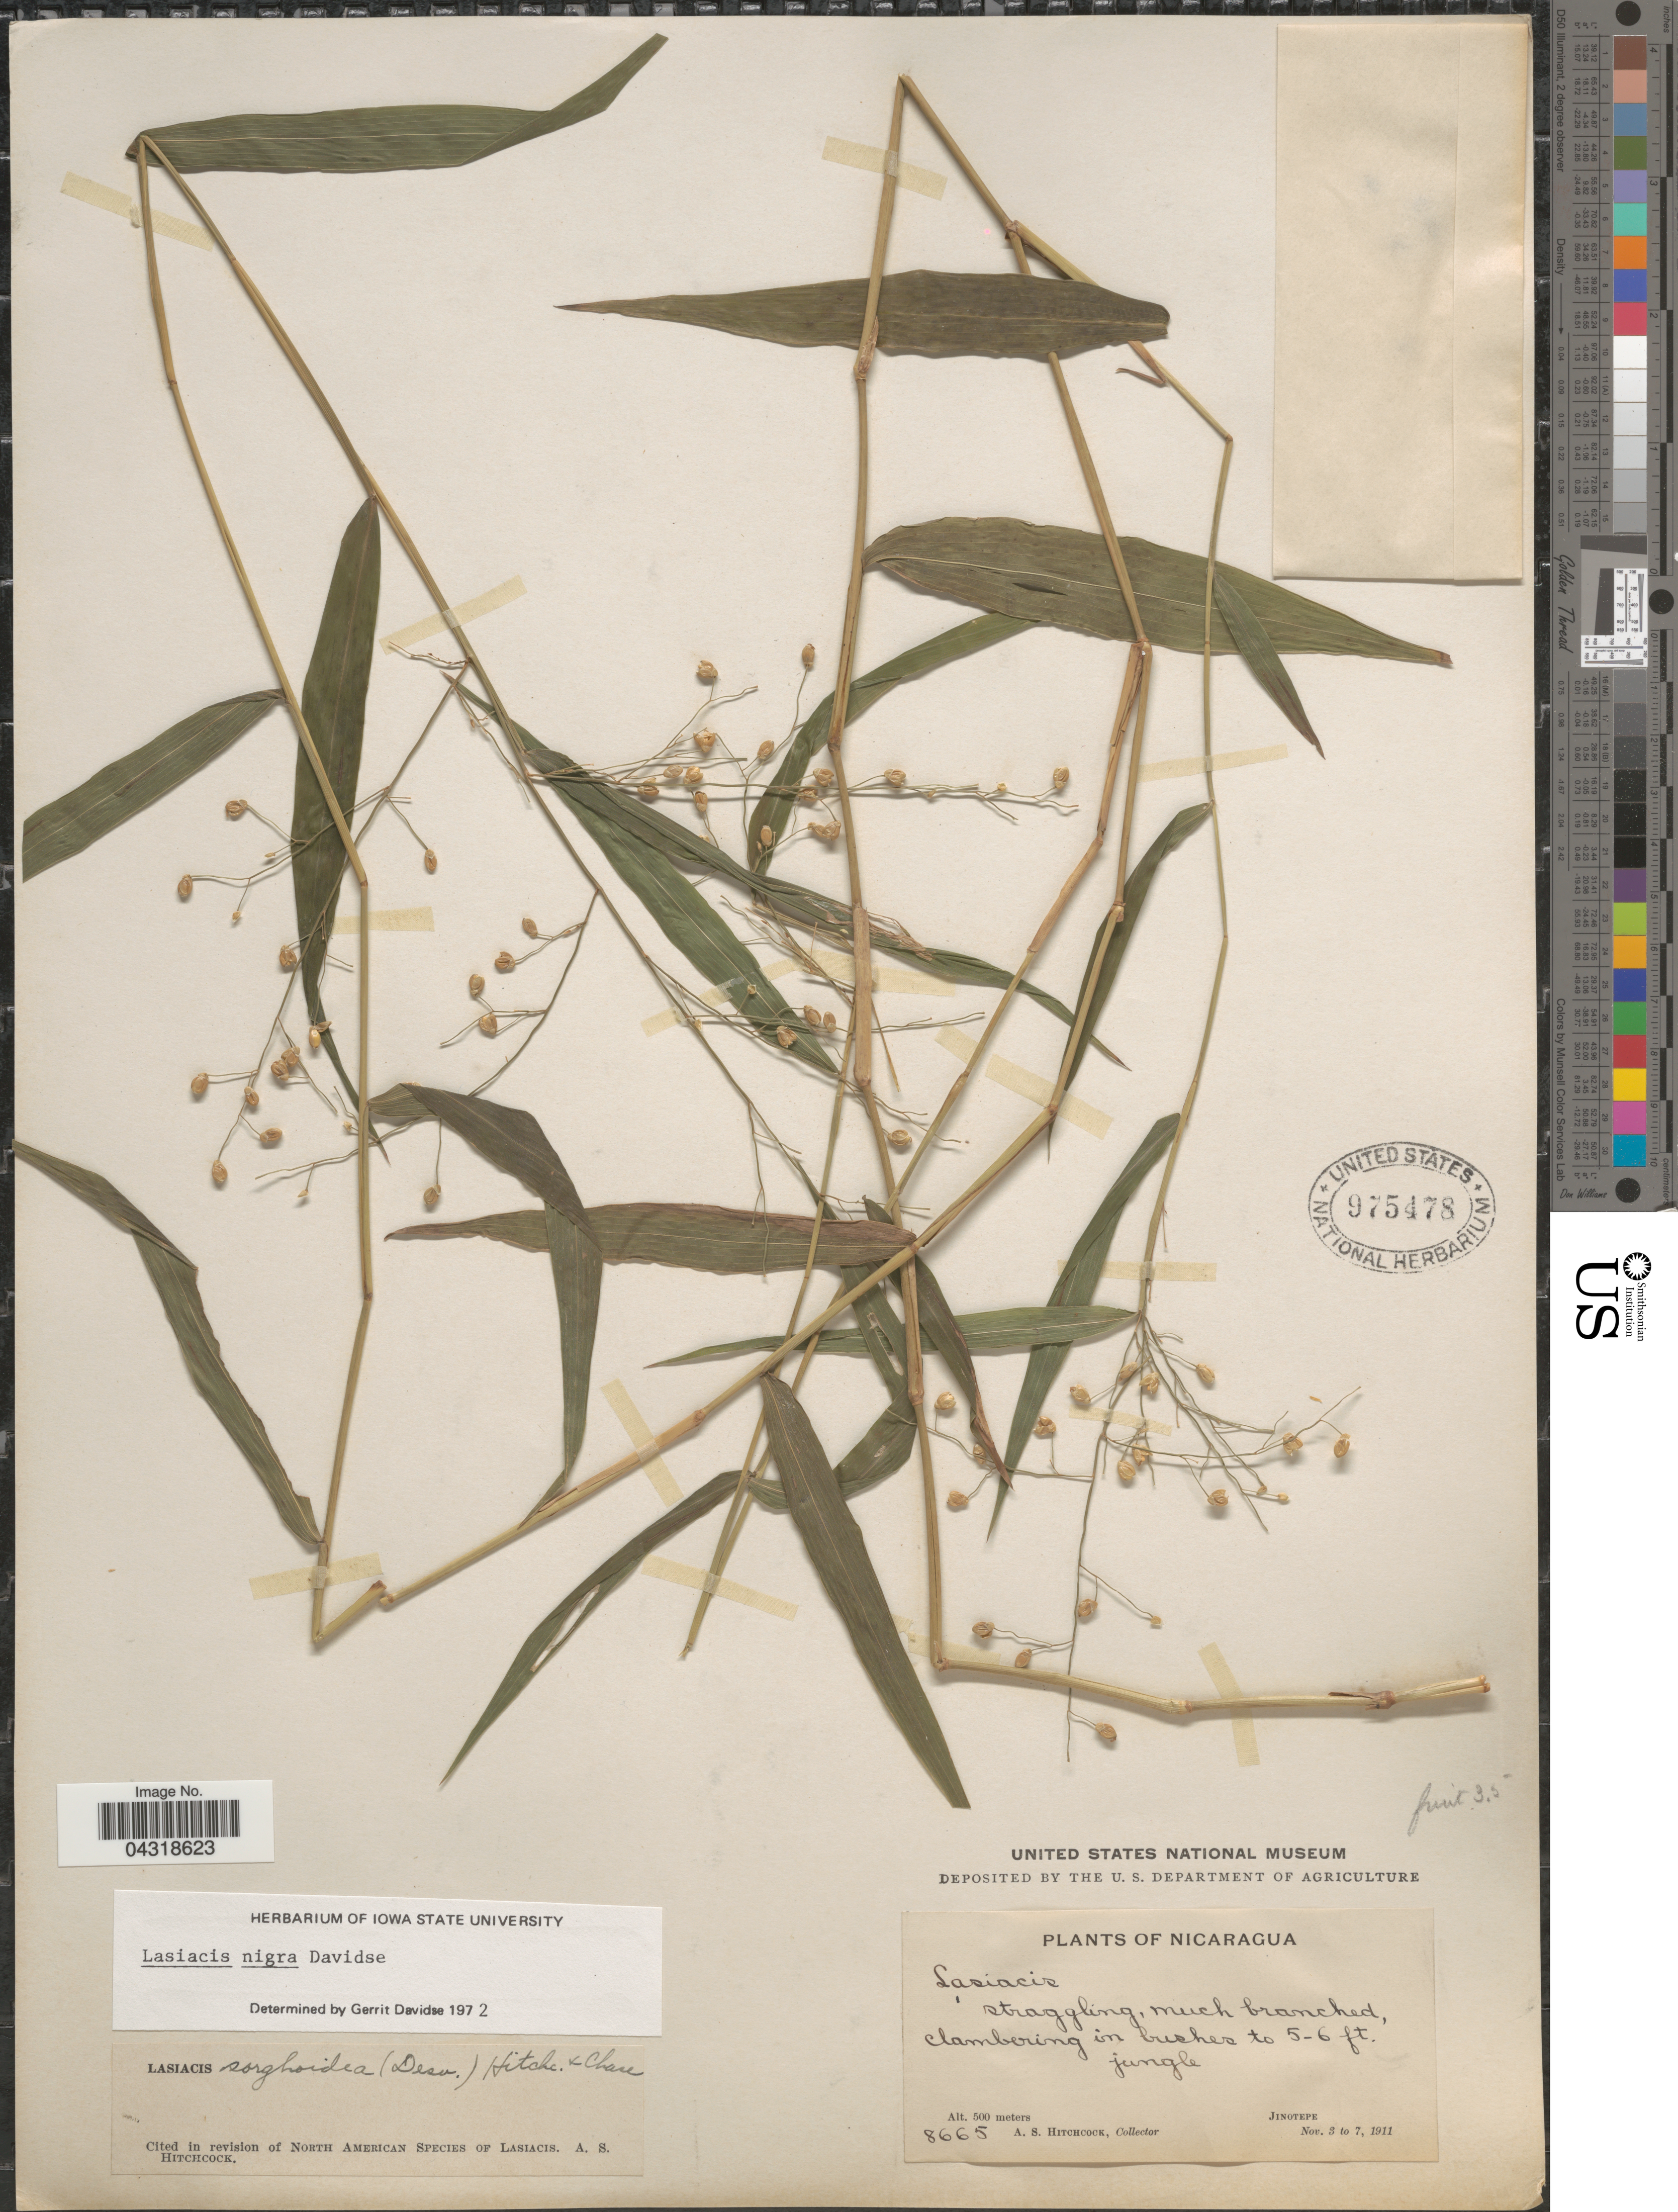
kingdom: Plantae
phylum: Tracheophyta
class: Liliopsida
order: Poales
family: Poaceae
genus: Lasiacis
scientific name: Lasiacis nigra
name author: Davidse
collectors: A. S. Hitchcock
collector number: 8665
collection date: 1911-11-03/1911-11-07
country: Nicaragua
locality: Jinotepe.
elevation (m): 500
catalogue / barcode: US 975478